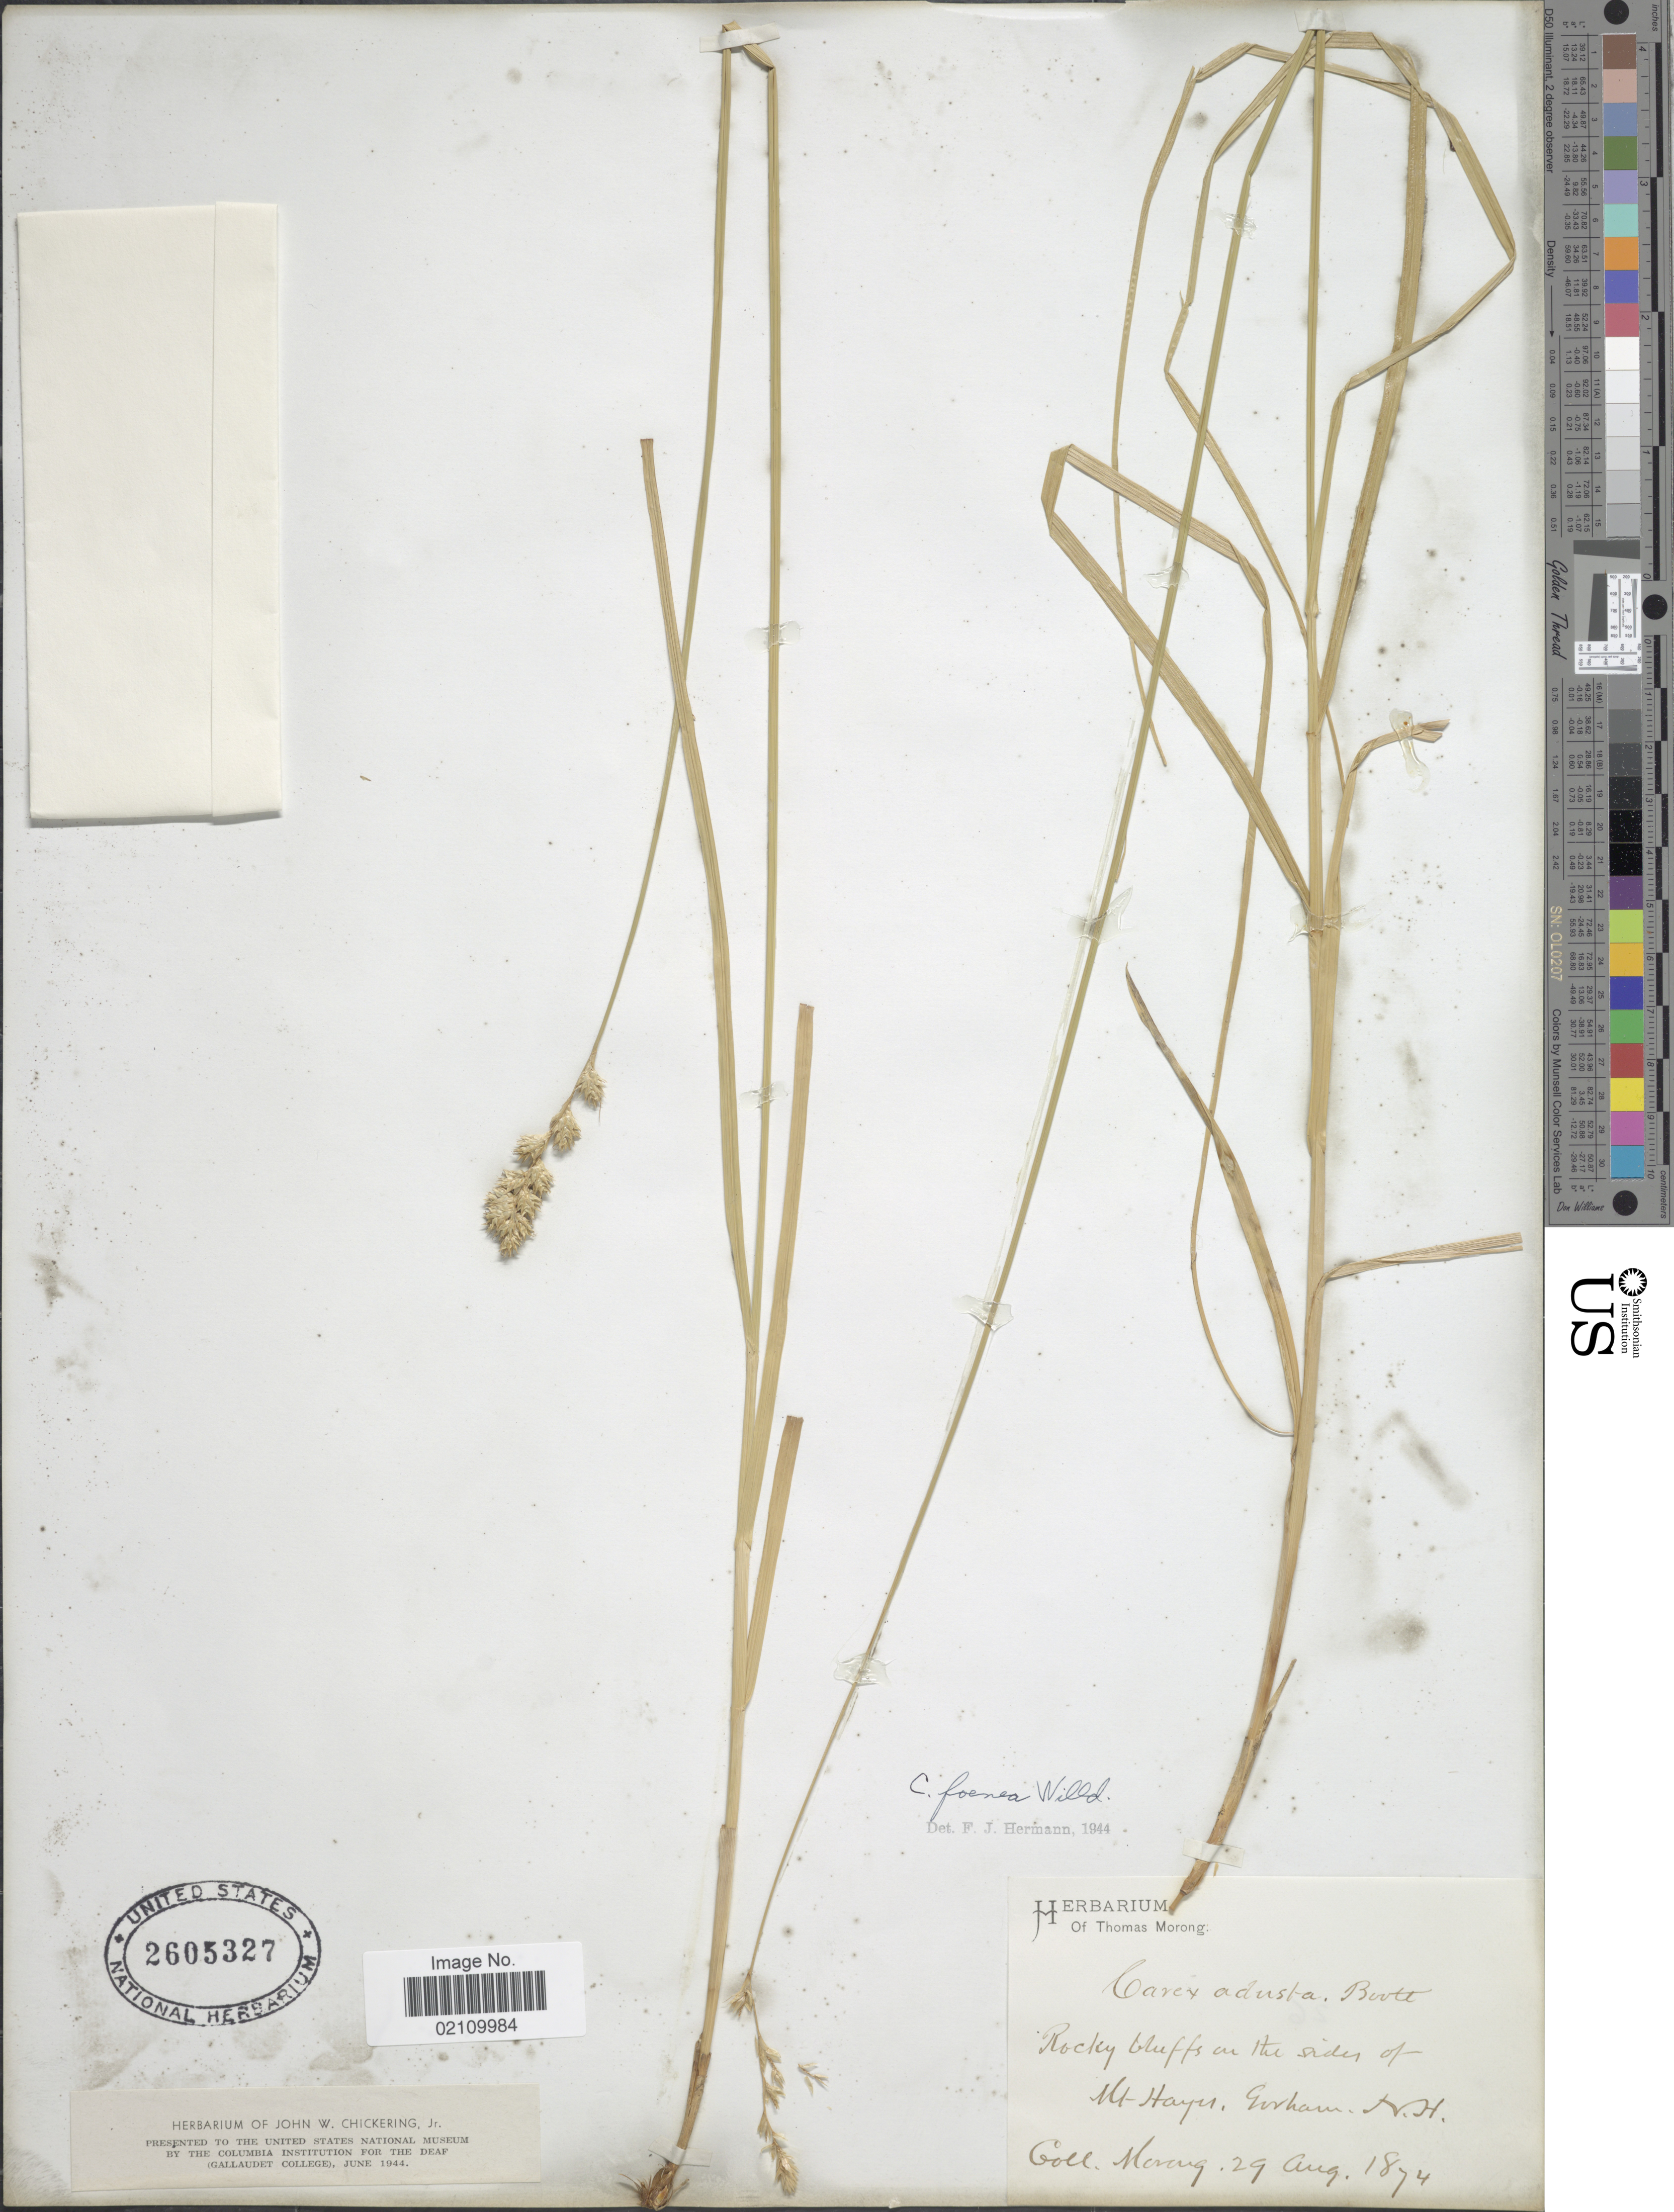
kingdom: Plantae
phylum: Tracheophyta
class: Liliopsida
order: Poales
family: Cyperaceae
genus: Carex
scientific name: Carex foenea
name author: Willd.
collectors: ex herb. T. Morong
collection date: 1874-08-29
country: United States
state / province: New Hampshire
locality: Rocky bluffs on the sides of Mt. Hayes. Gorham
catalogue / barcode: US 2605327